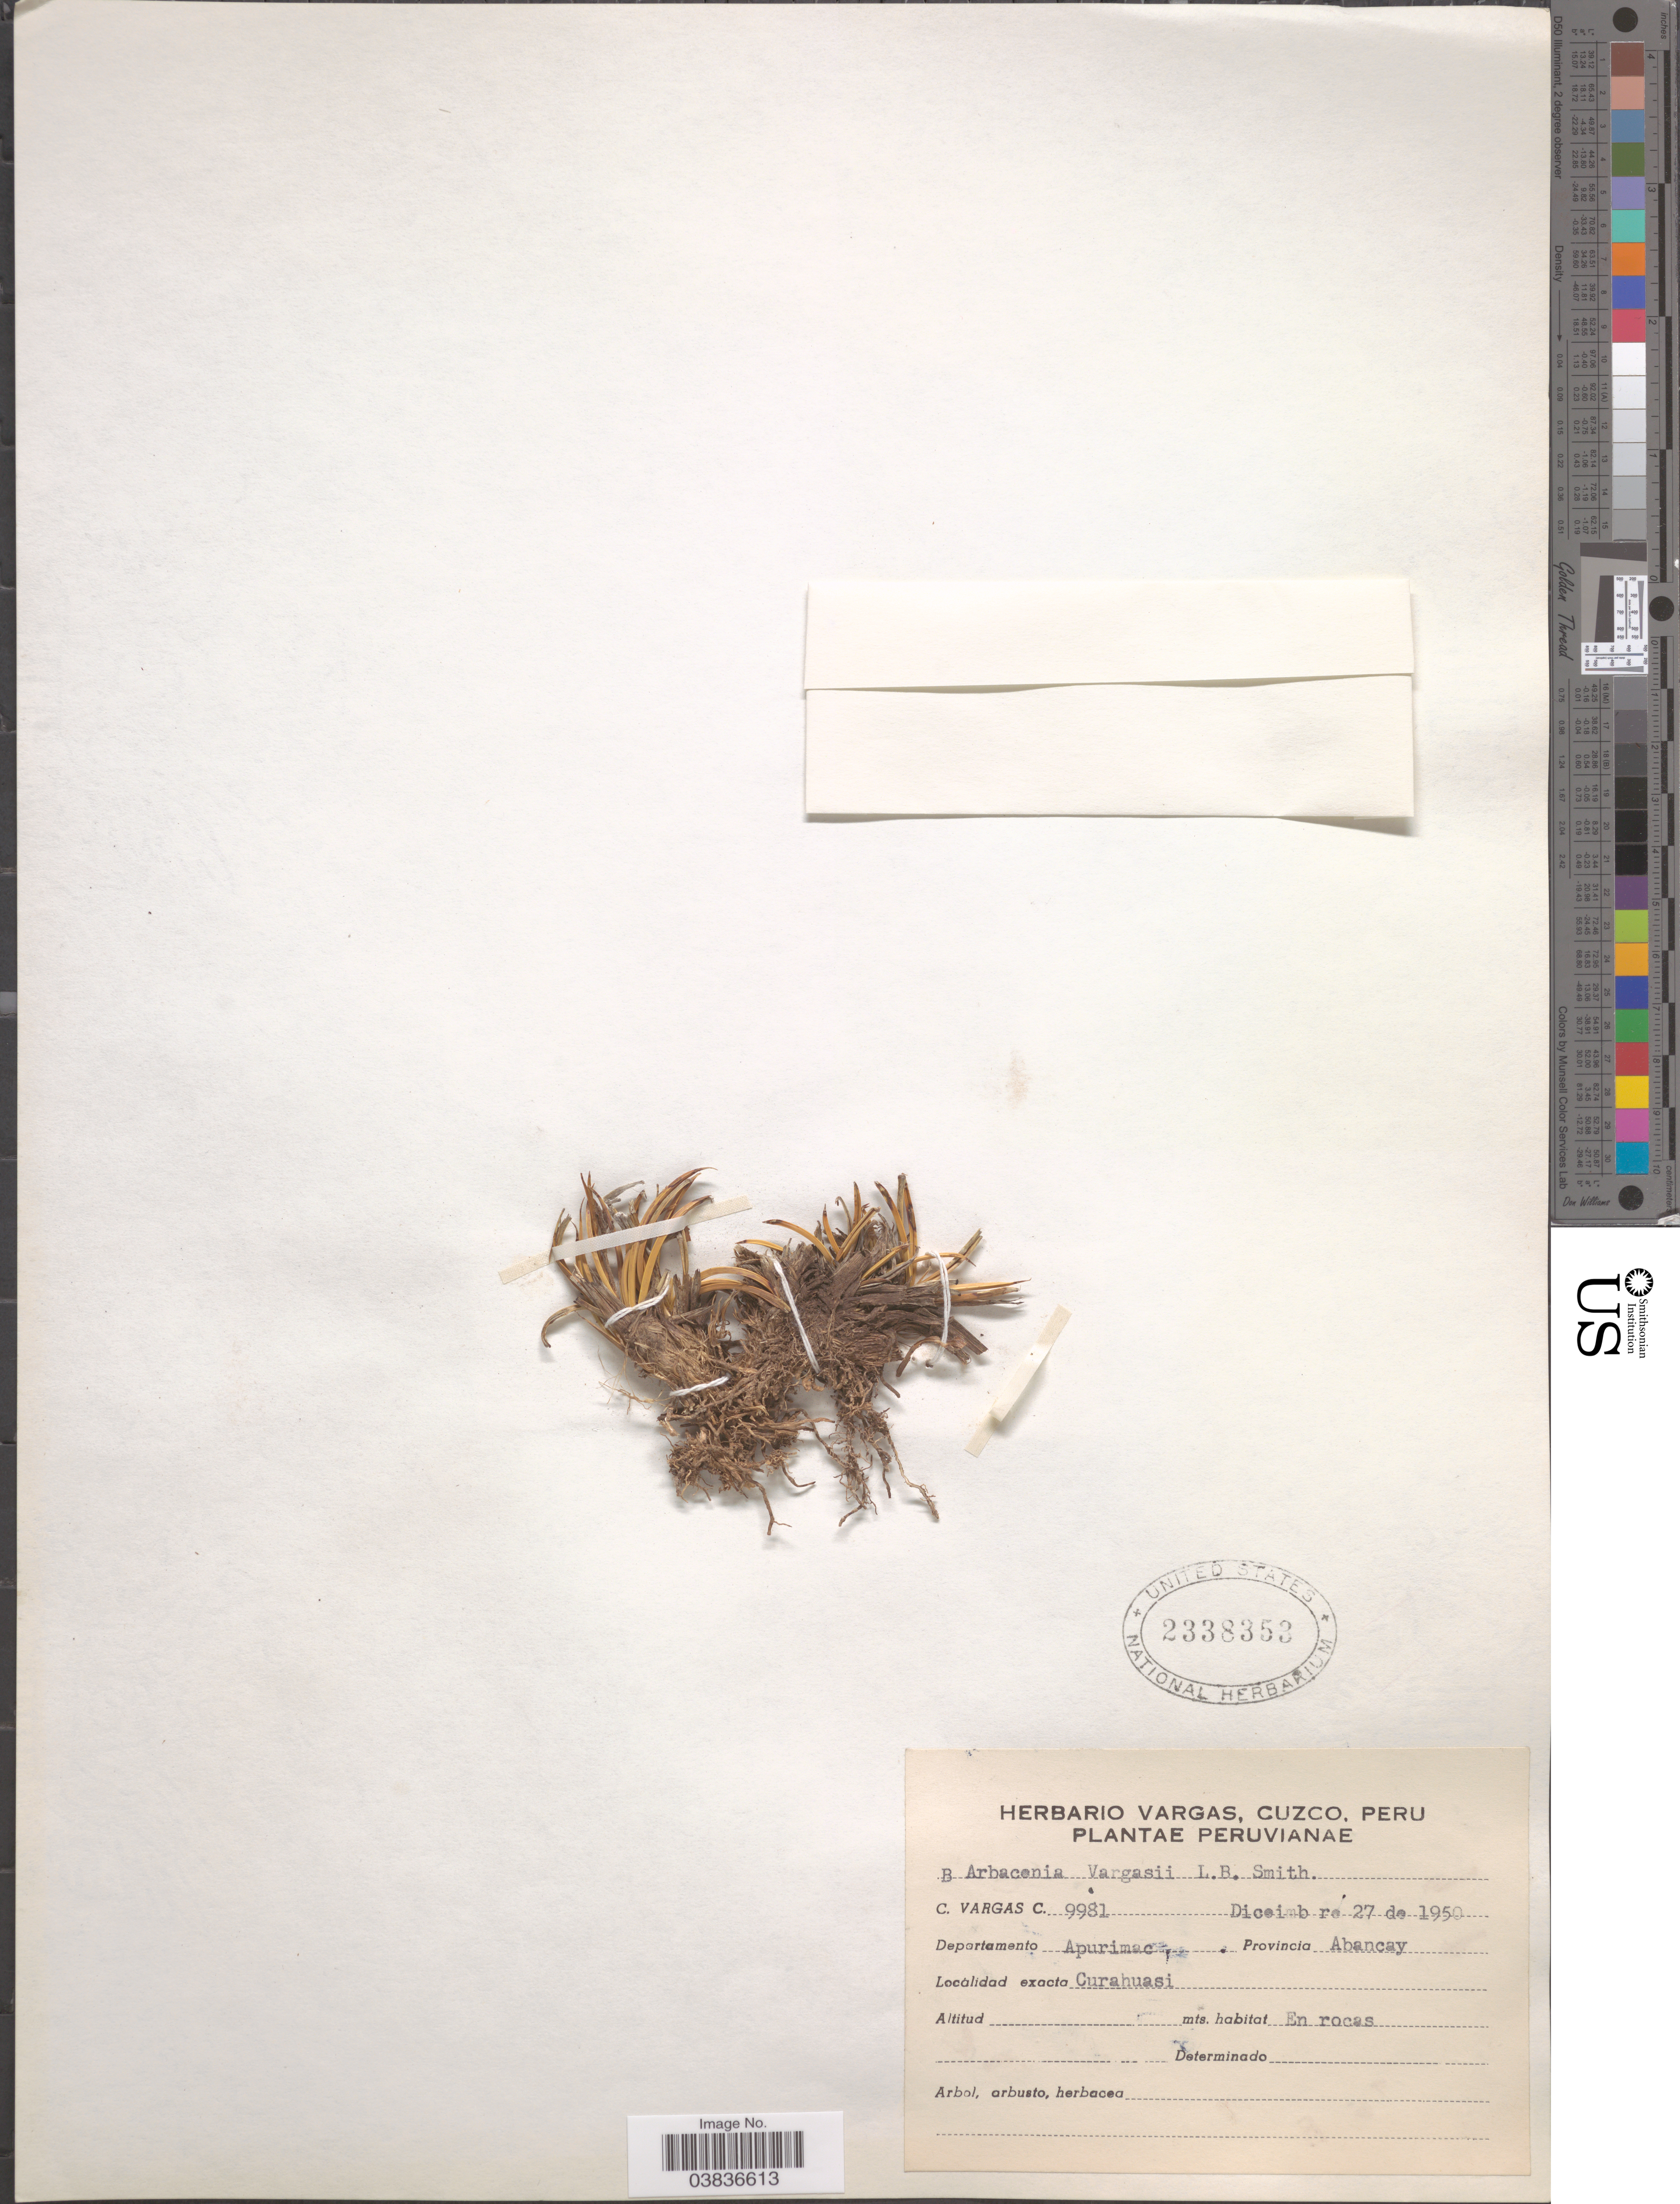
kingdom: Plantae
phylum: Tracheophyta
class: Liliopsida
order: Pandanales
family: Velloziaceae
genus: Barbaceniopsis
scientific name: Barbaceniopsis vargasiana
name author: (L.B. Sm.) L.B. Sm.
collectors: C. Vargas Calderón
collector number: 9981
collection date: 1950-12-27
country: Peru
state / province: Apurímac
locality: Departamento Apurimac, Provincia Abancay. Curahuasi.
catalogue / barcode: US 2338353